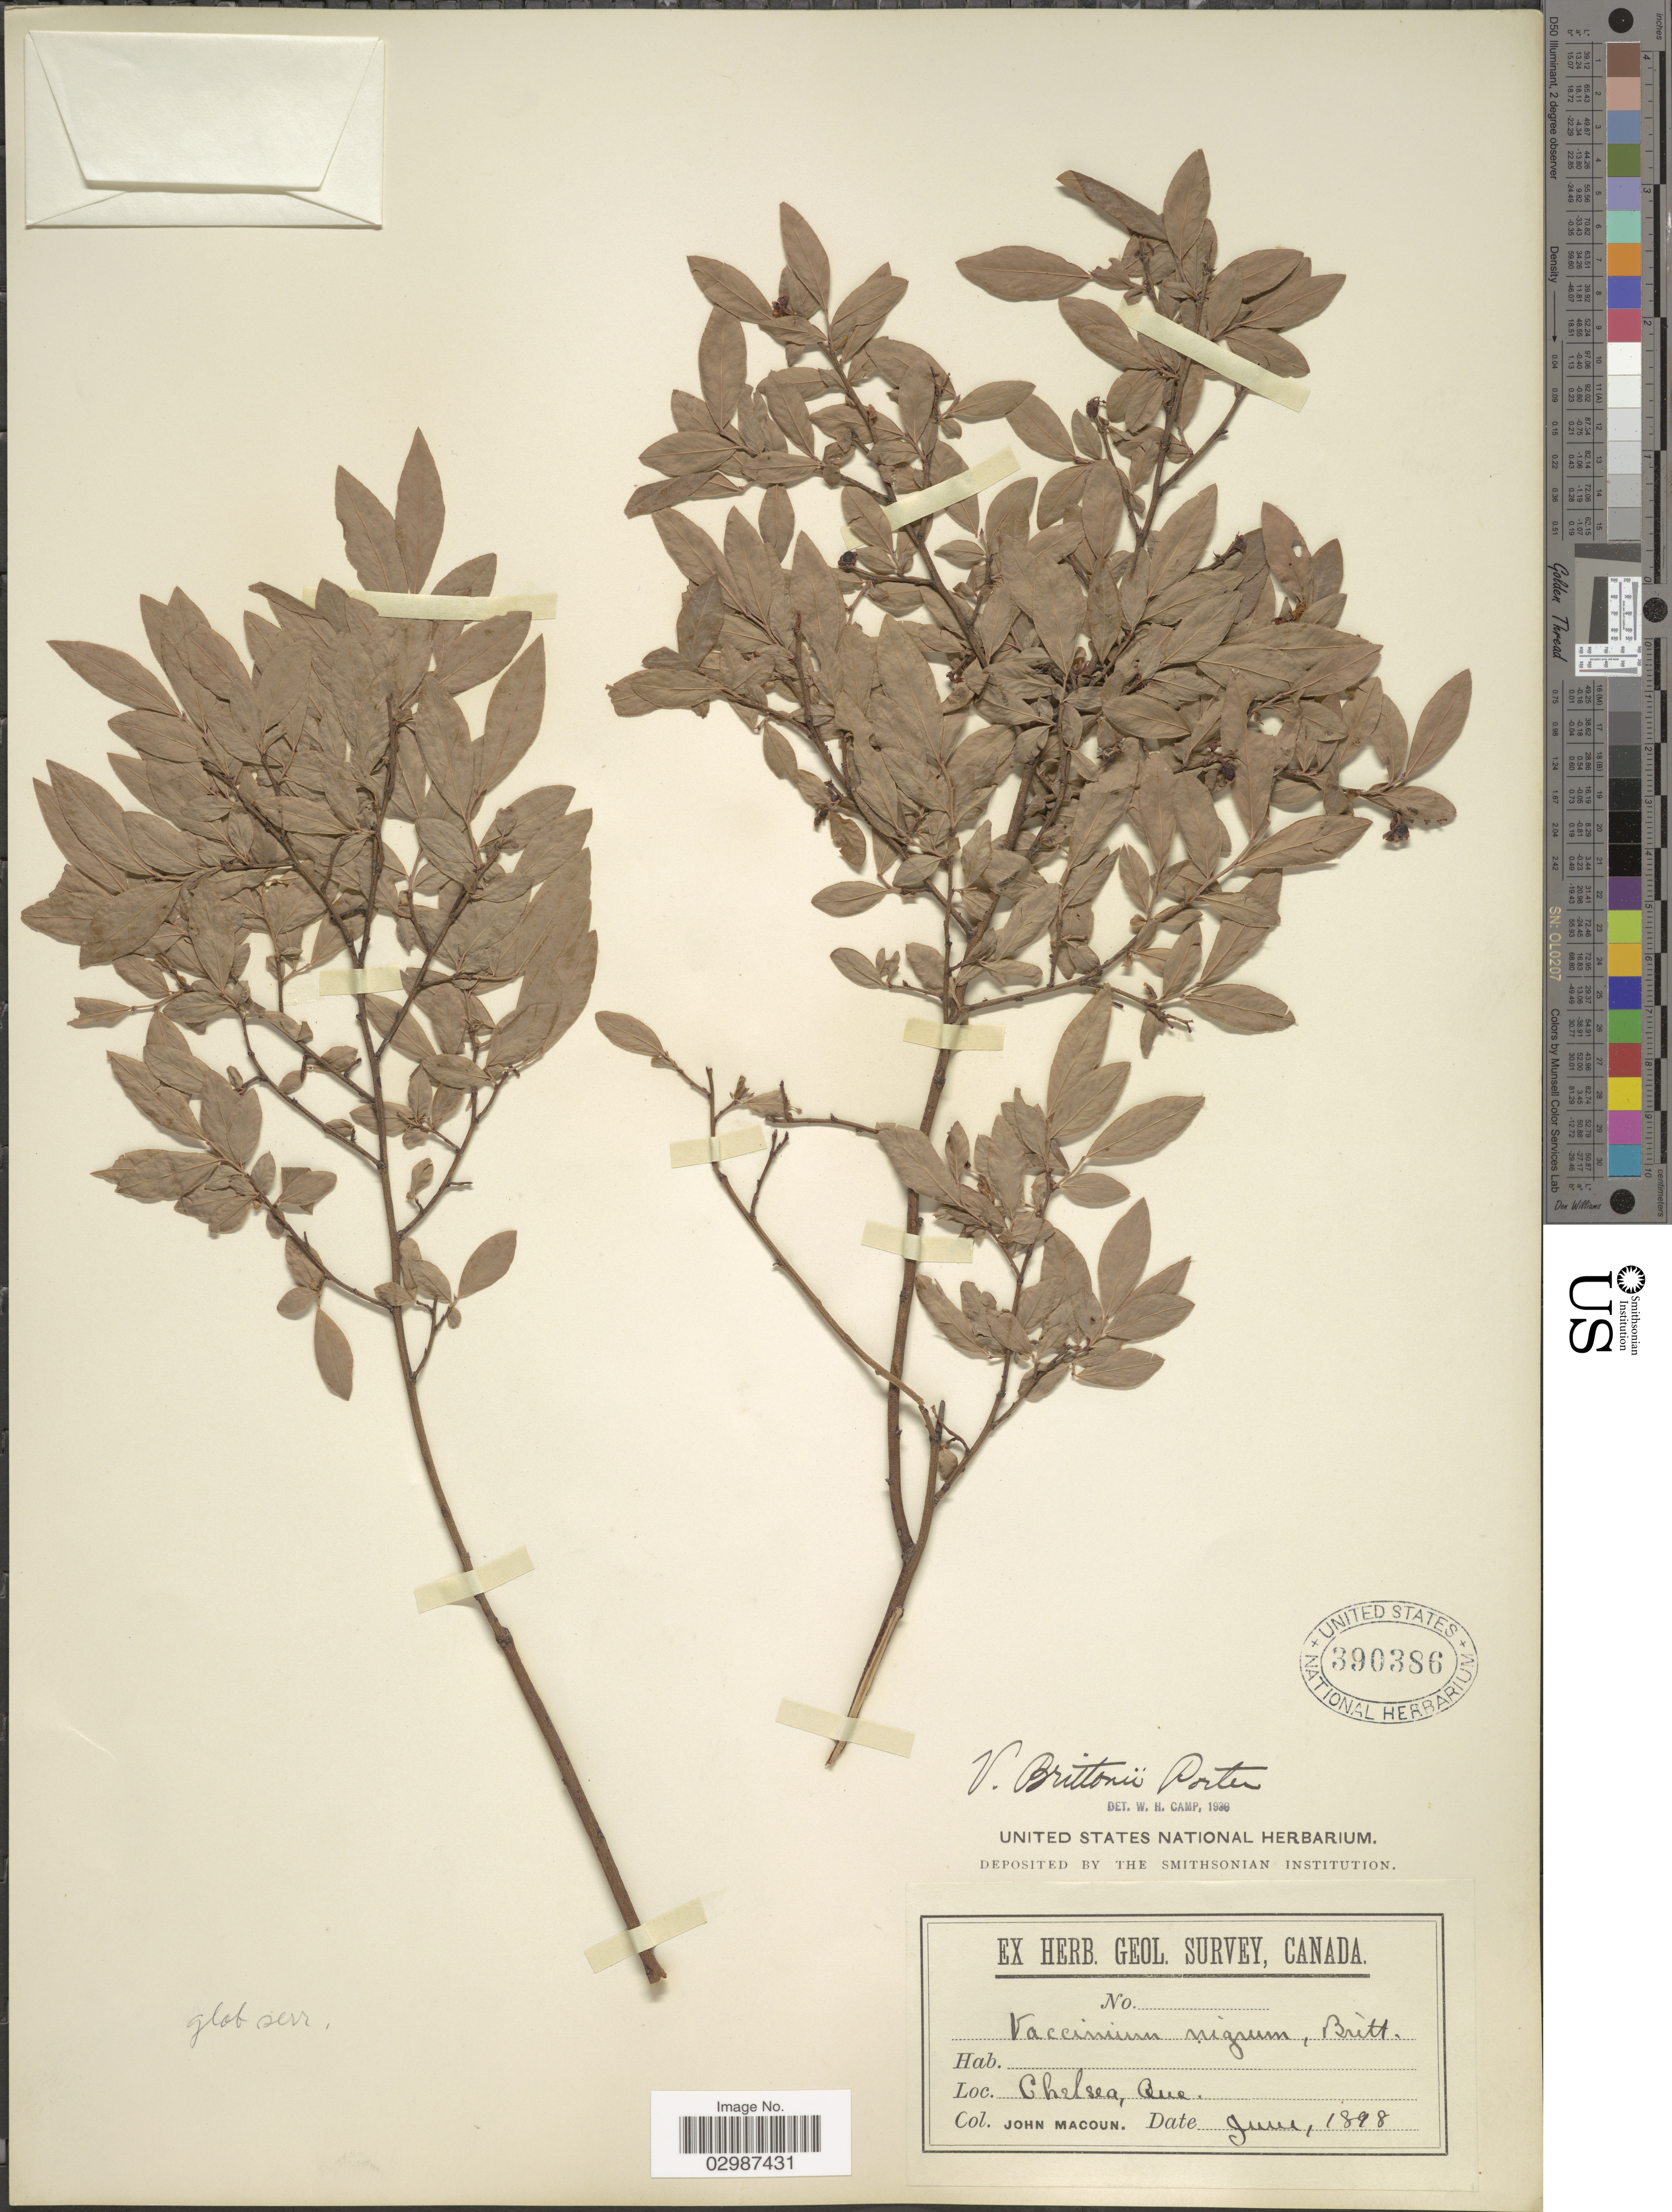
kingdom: Plantae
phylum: Tracheophyta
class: Magnoliopsida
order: Ericales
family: Ericaceae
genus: Vaccinium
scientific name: Vaccinium brittonii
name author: Porter ex E.P. Bicknell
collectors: J. Macoun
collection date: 1898-06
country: Canada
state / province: Quebec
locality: Chelsea, Que.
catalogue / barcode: US 390386